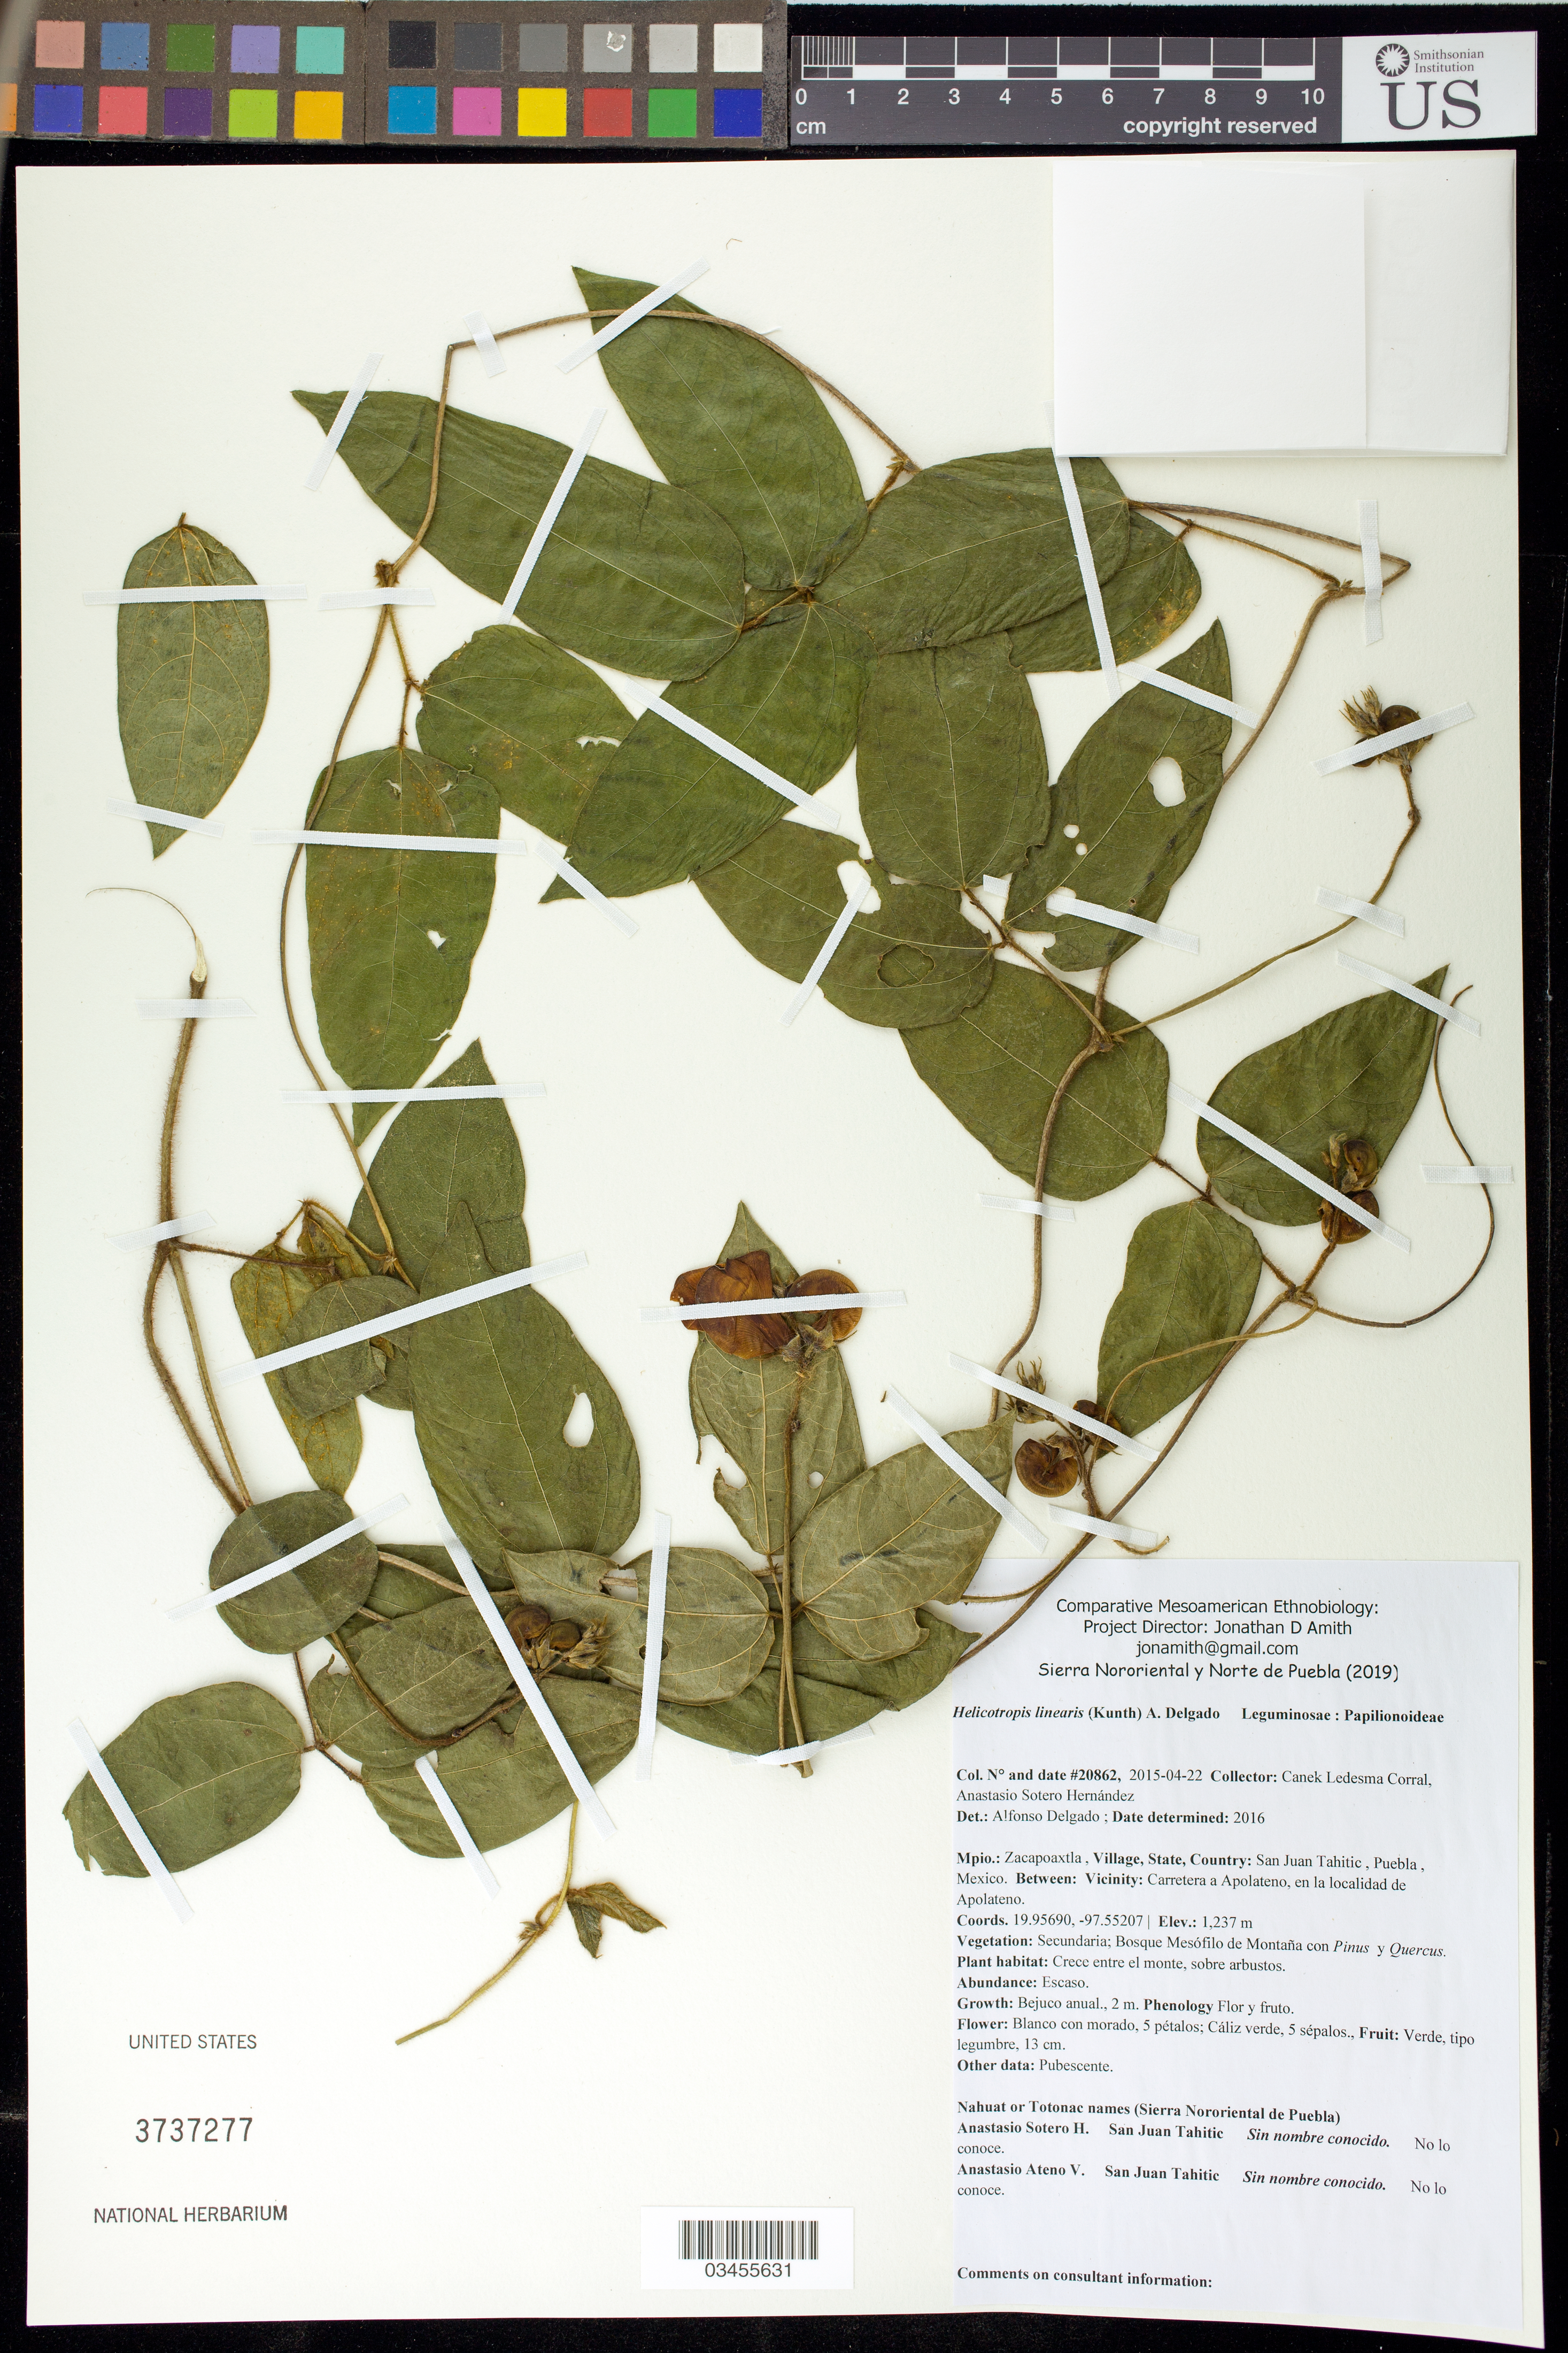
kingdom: Plantae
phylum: Tracheophyta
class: Magnoliopsida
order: Fabales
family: Fabaceae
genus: Helicotropis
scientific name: Helicotropis linearis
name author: (Kunth) A. Delgado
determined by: Delgado S., A. O.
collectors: Canek Ledesma C. & A. Sotero H.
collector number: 20862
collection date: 2015-04-22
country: México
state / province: Puebla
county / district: Zacapoaxtla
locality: PUEBLO: San Juan Tahitic; LOCALIDAD EXACTA: Carretera a Apolateno, en la localidad de Apolateno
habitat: Bosque mesófilo de montaña con Pinus y Quercus | Crece entre el monte, sobre arbustos.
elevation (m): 1237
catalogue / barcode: US 3737277